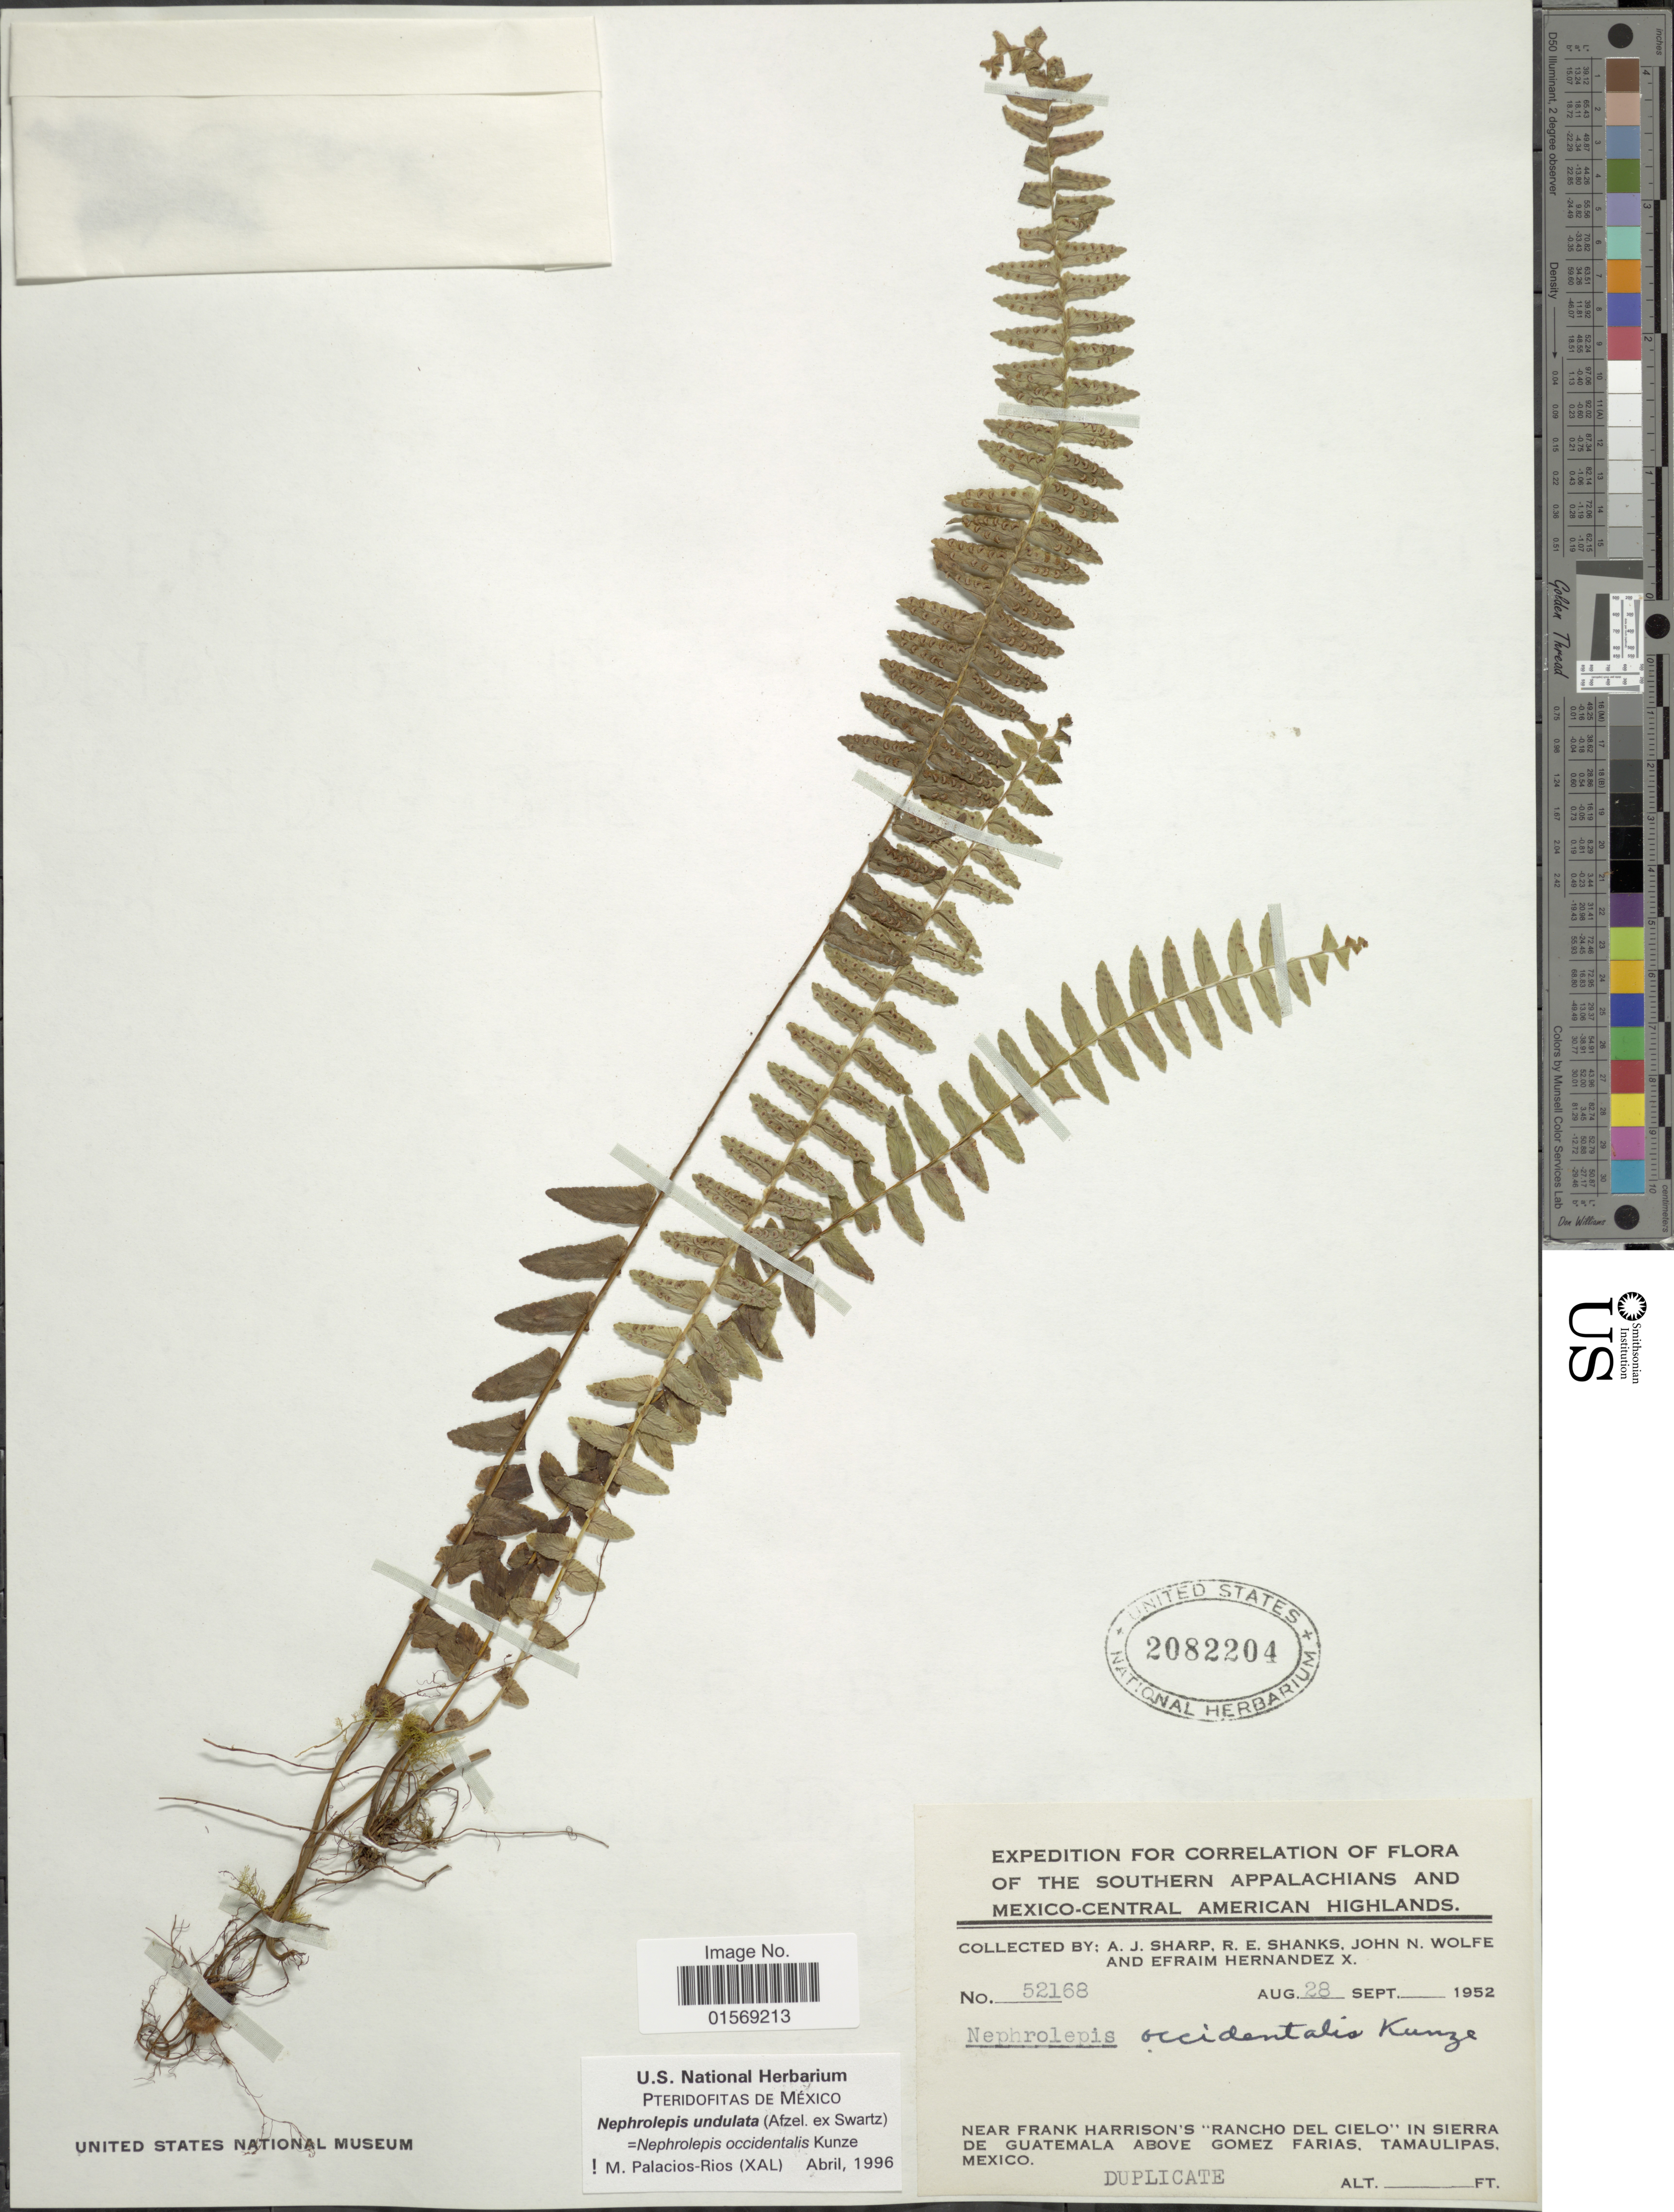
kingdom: Plantae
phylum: Tracheophyta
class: Polypodiopsida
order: Polypodiales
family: Nephrolepidaceae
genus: Nephrolepis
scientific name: Nephrolepis undulata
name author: J. Sm.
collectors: A. J. Sharp, R. Shanks, J. Wolfe & E. Hernandez X.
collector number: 52168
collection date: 1952-08-28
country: Mexico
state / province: Tamaulipas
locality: Southern Appalachians and Mexico-Central American Highlands. Near Frank Harrison's "Rancho del Cielo"in Sierra de Guatemala above Gomez Farias, Tamaulipas, Mexico.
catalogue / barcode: US 2082204